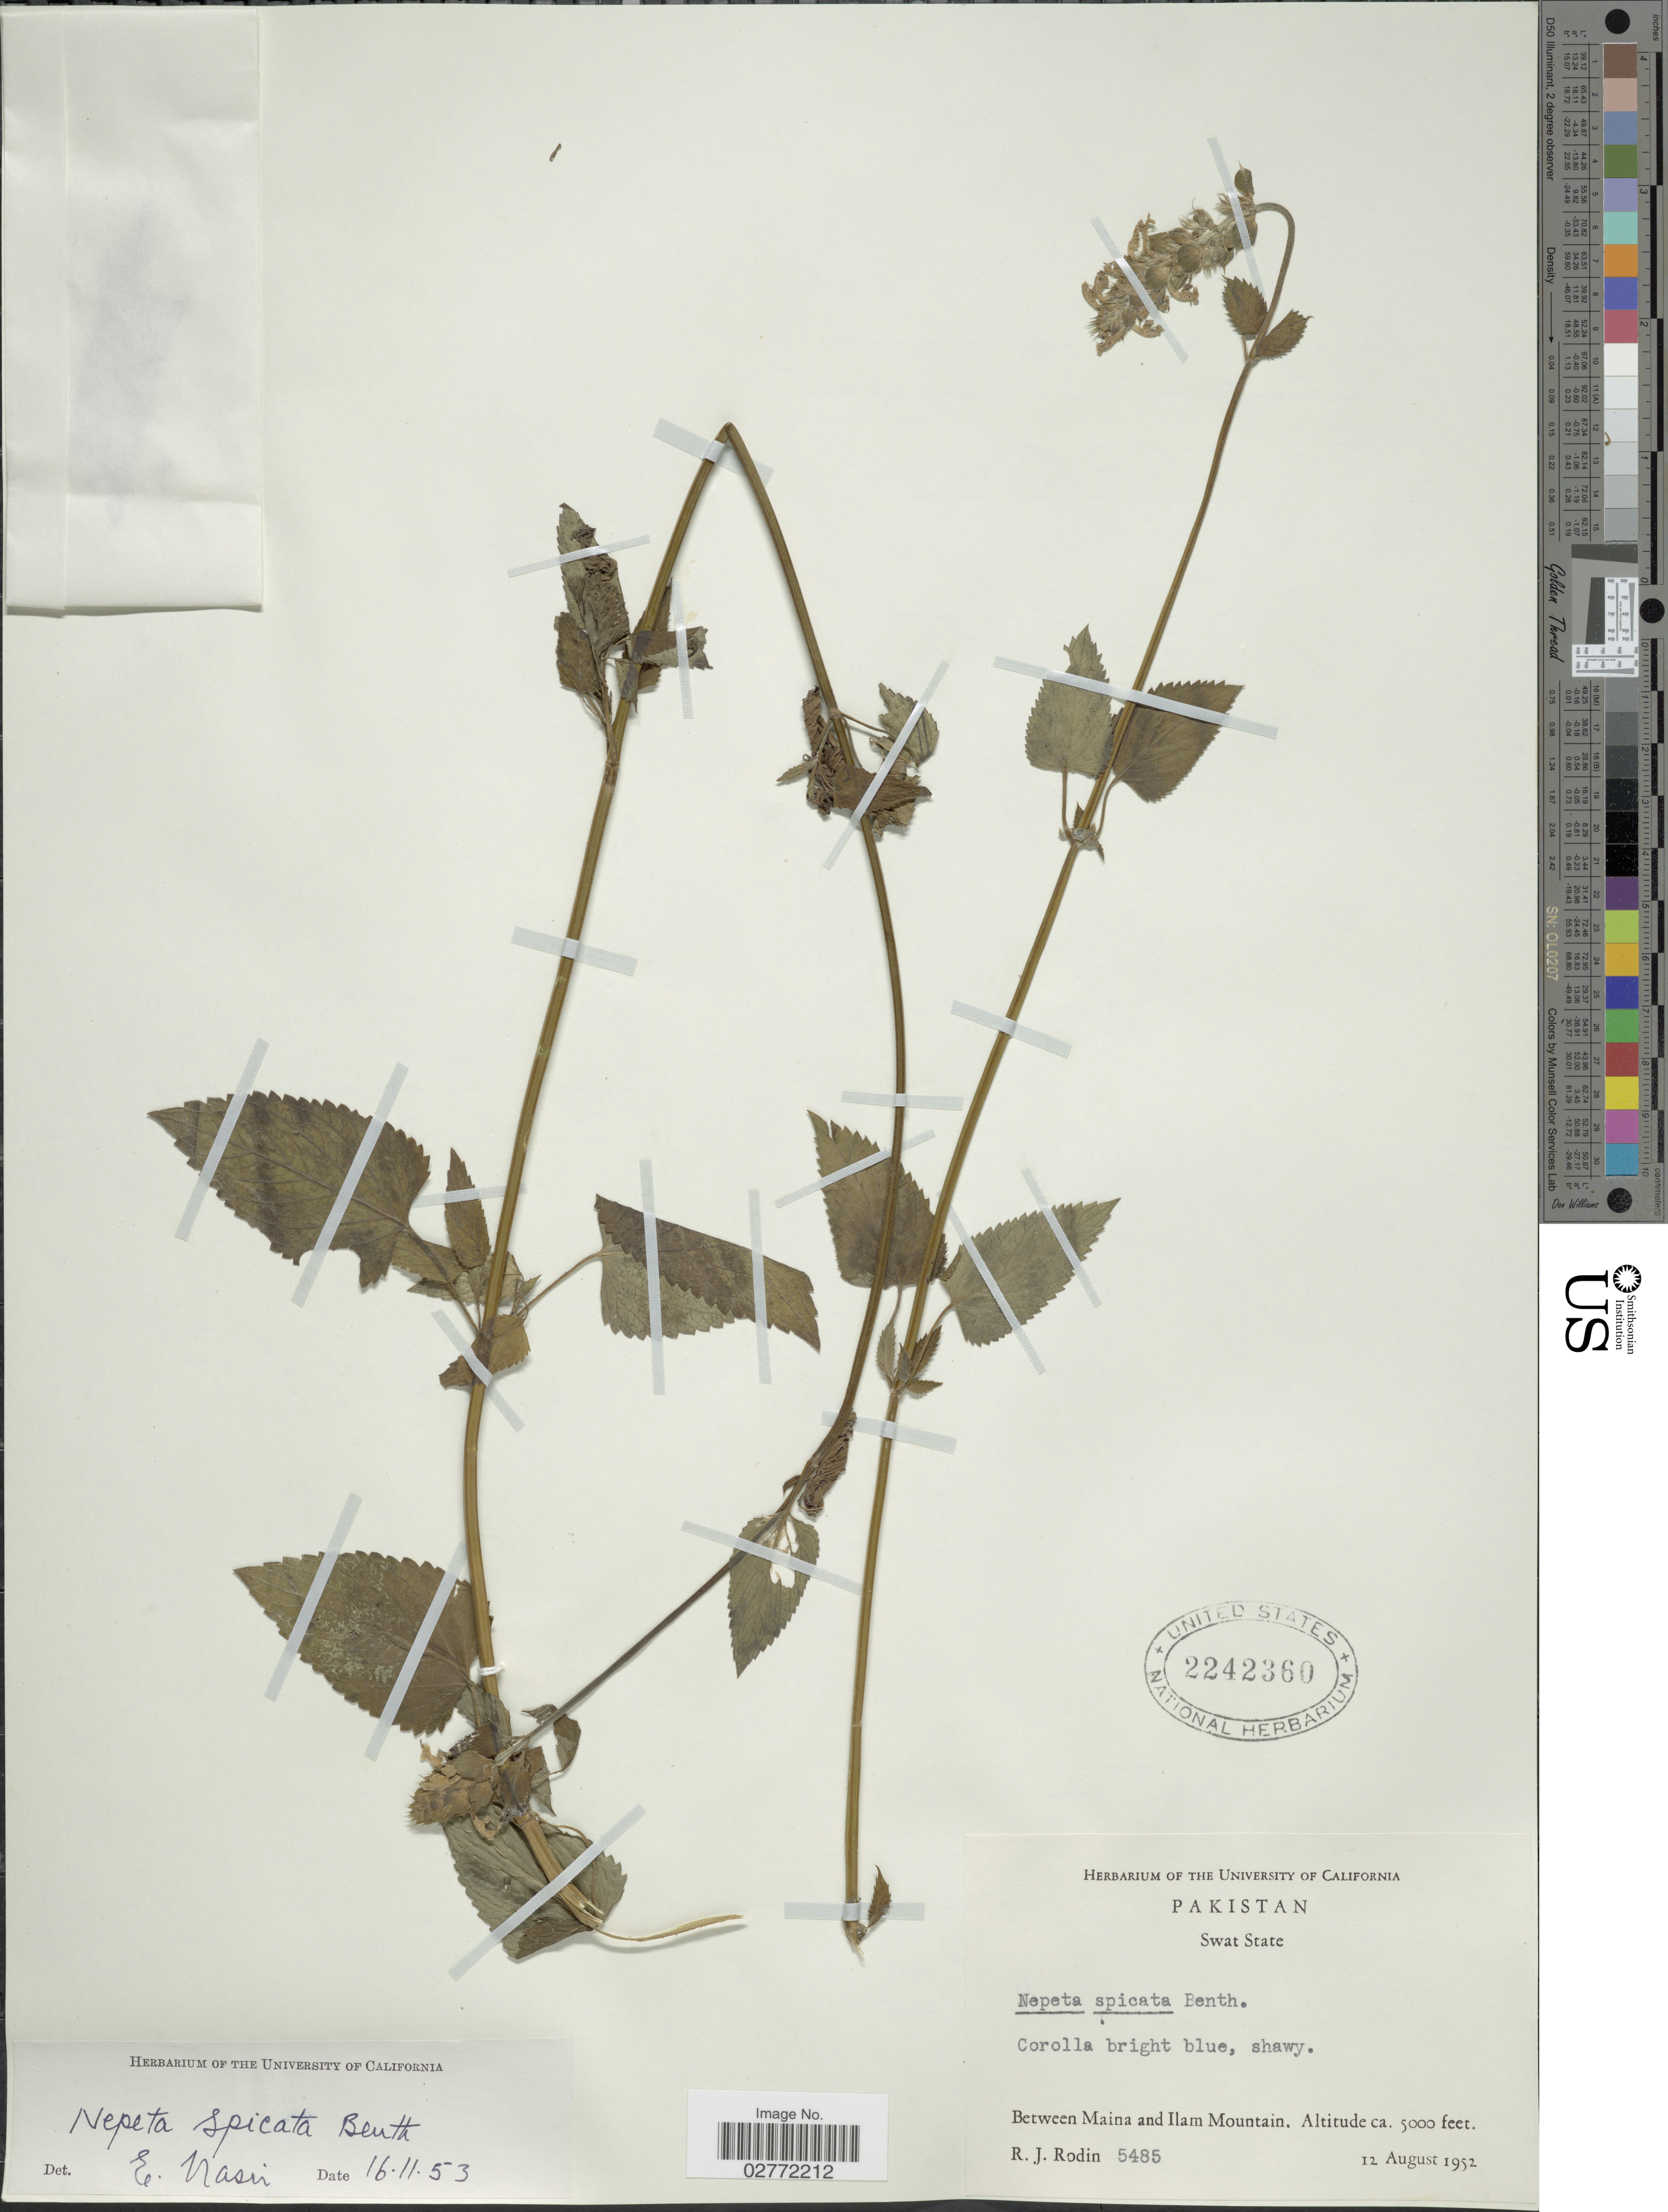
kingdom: Plantae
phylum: Tracheophyta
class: Magnoliopsida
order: Lamiales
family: Lamiaceae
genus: Nepeta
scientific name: Nepeta spicata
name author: Benth.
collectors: R. J. Rodin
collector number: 5485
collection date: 1952-08-12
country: Pakistan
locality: Swat State, Between Maina and Ilam Mountain.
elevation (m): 1524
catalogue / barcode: US 2242360